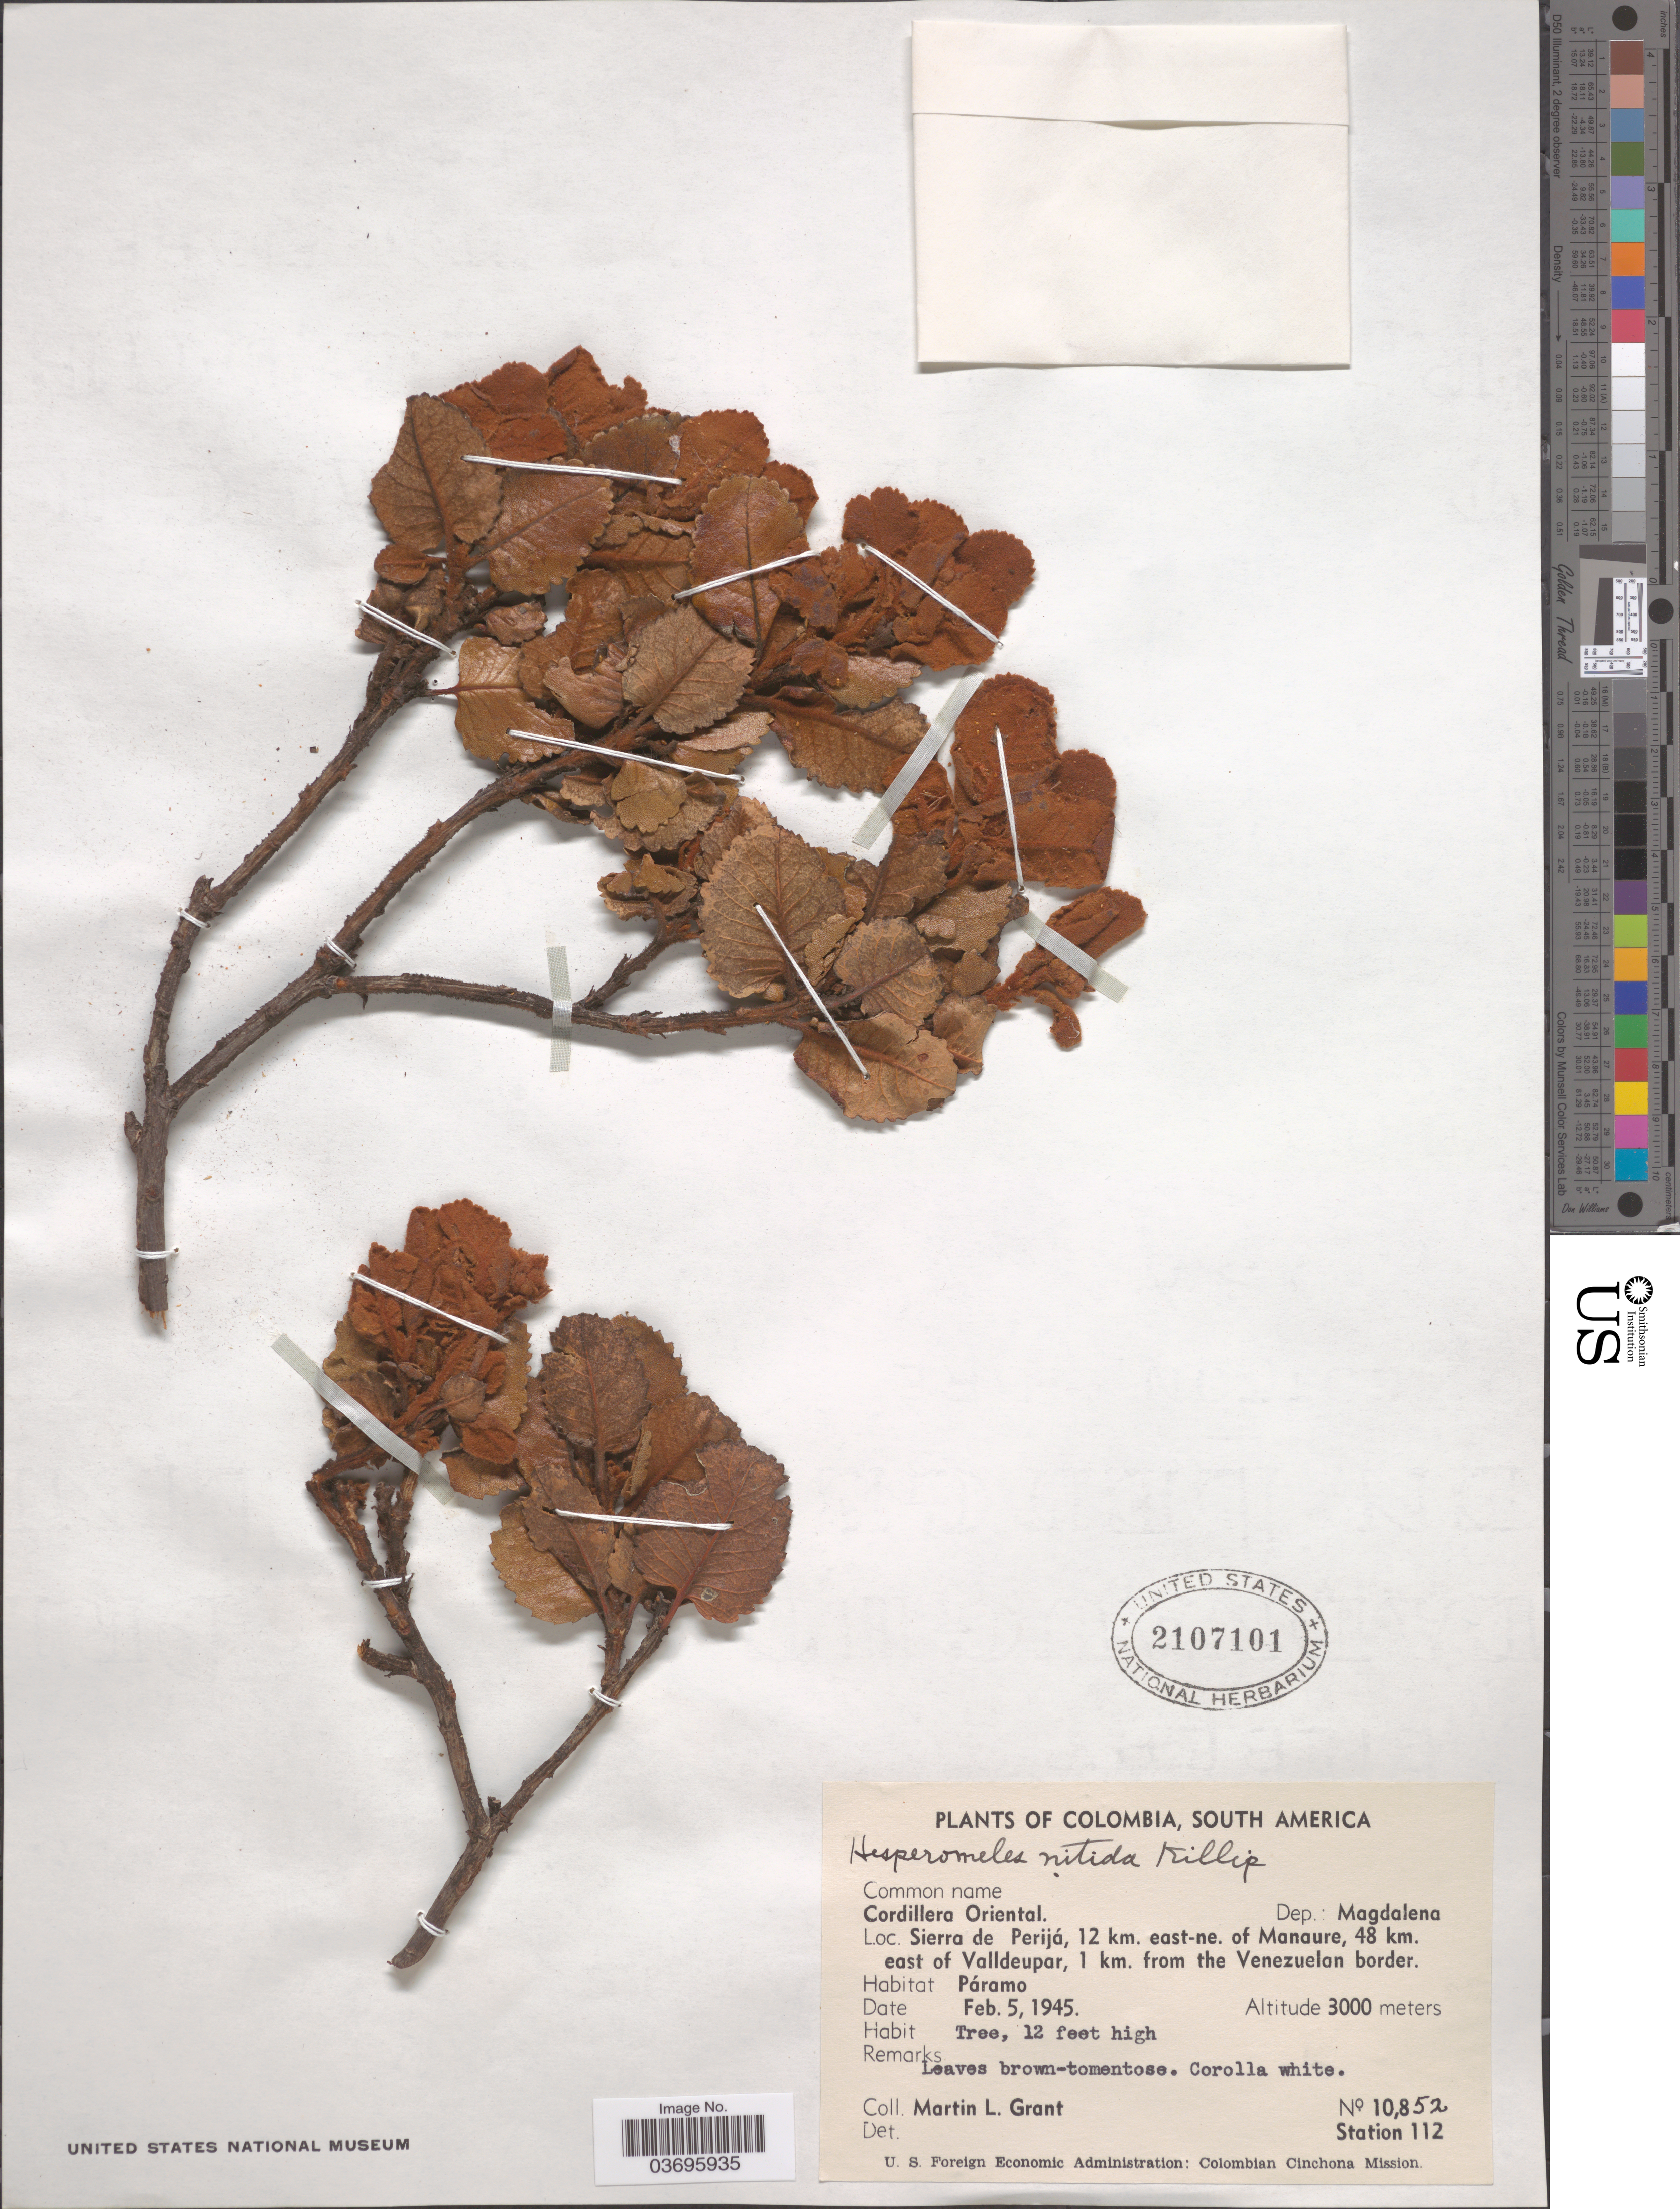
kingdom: Plantae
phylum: Tracheophyta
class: Magnoliopsida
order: Rosales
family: Rosaceae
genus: Hesperomeles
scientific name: Hesperomeles nitida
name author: Killip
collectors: M. L. Grant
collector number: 10852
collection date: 1945-02-05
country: Colombia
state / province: Magdalena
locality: Cordillera Oriental. Dep.: Magdalena. Sierra de Perijá, 12 km. east-ne. of Manaure, 48 km. east of Valldeupar, 1 km. from the Venezuelan border. Station 112.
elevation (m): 3000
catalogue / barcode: US 2107101